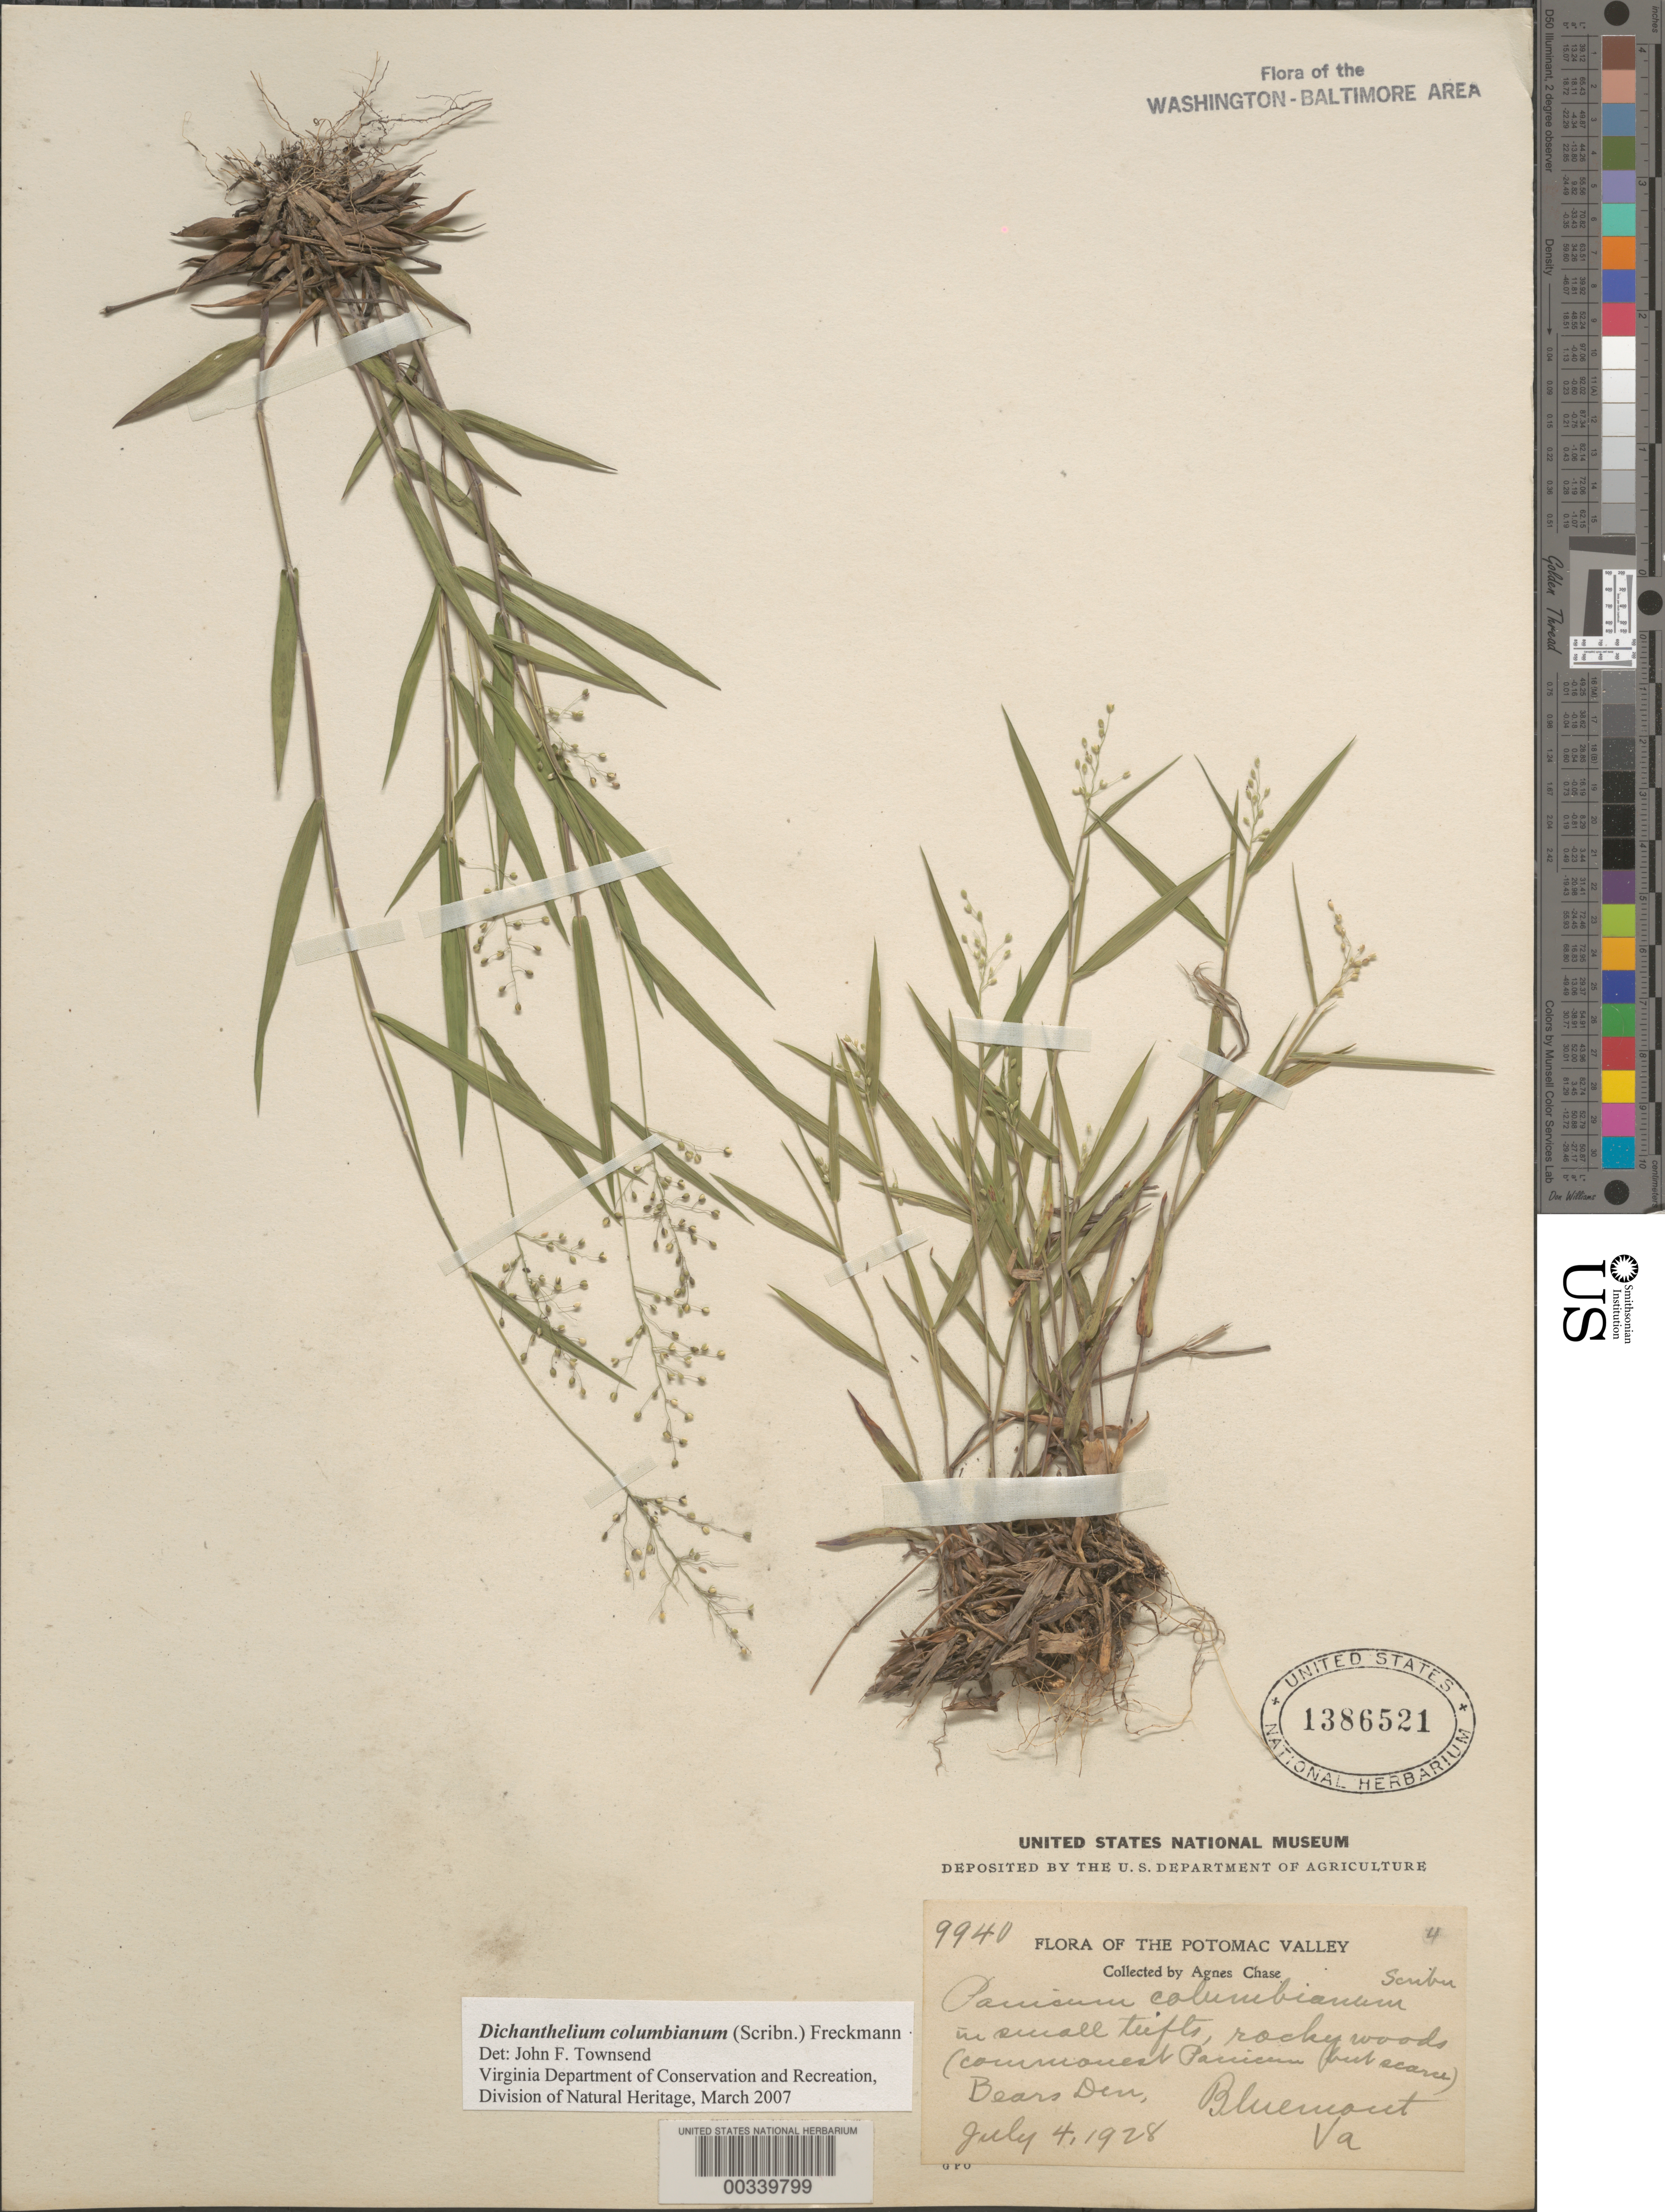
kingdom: Plantae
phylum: Tracheophyta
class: Liliopsida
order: Poales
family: Poaceae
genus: Dichanthelium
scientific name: Dichanthelium columbianum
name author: (Scribn.) Freckmann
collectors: A. Chase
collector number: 9940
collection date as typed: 04 Jul 1928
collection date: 1928-07-04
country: United States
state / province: Virginia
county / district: Loudoun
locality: Bears Den, Bluemont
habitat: Rocky woods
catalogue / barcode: US 1386521